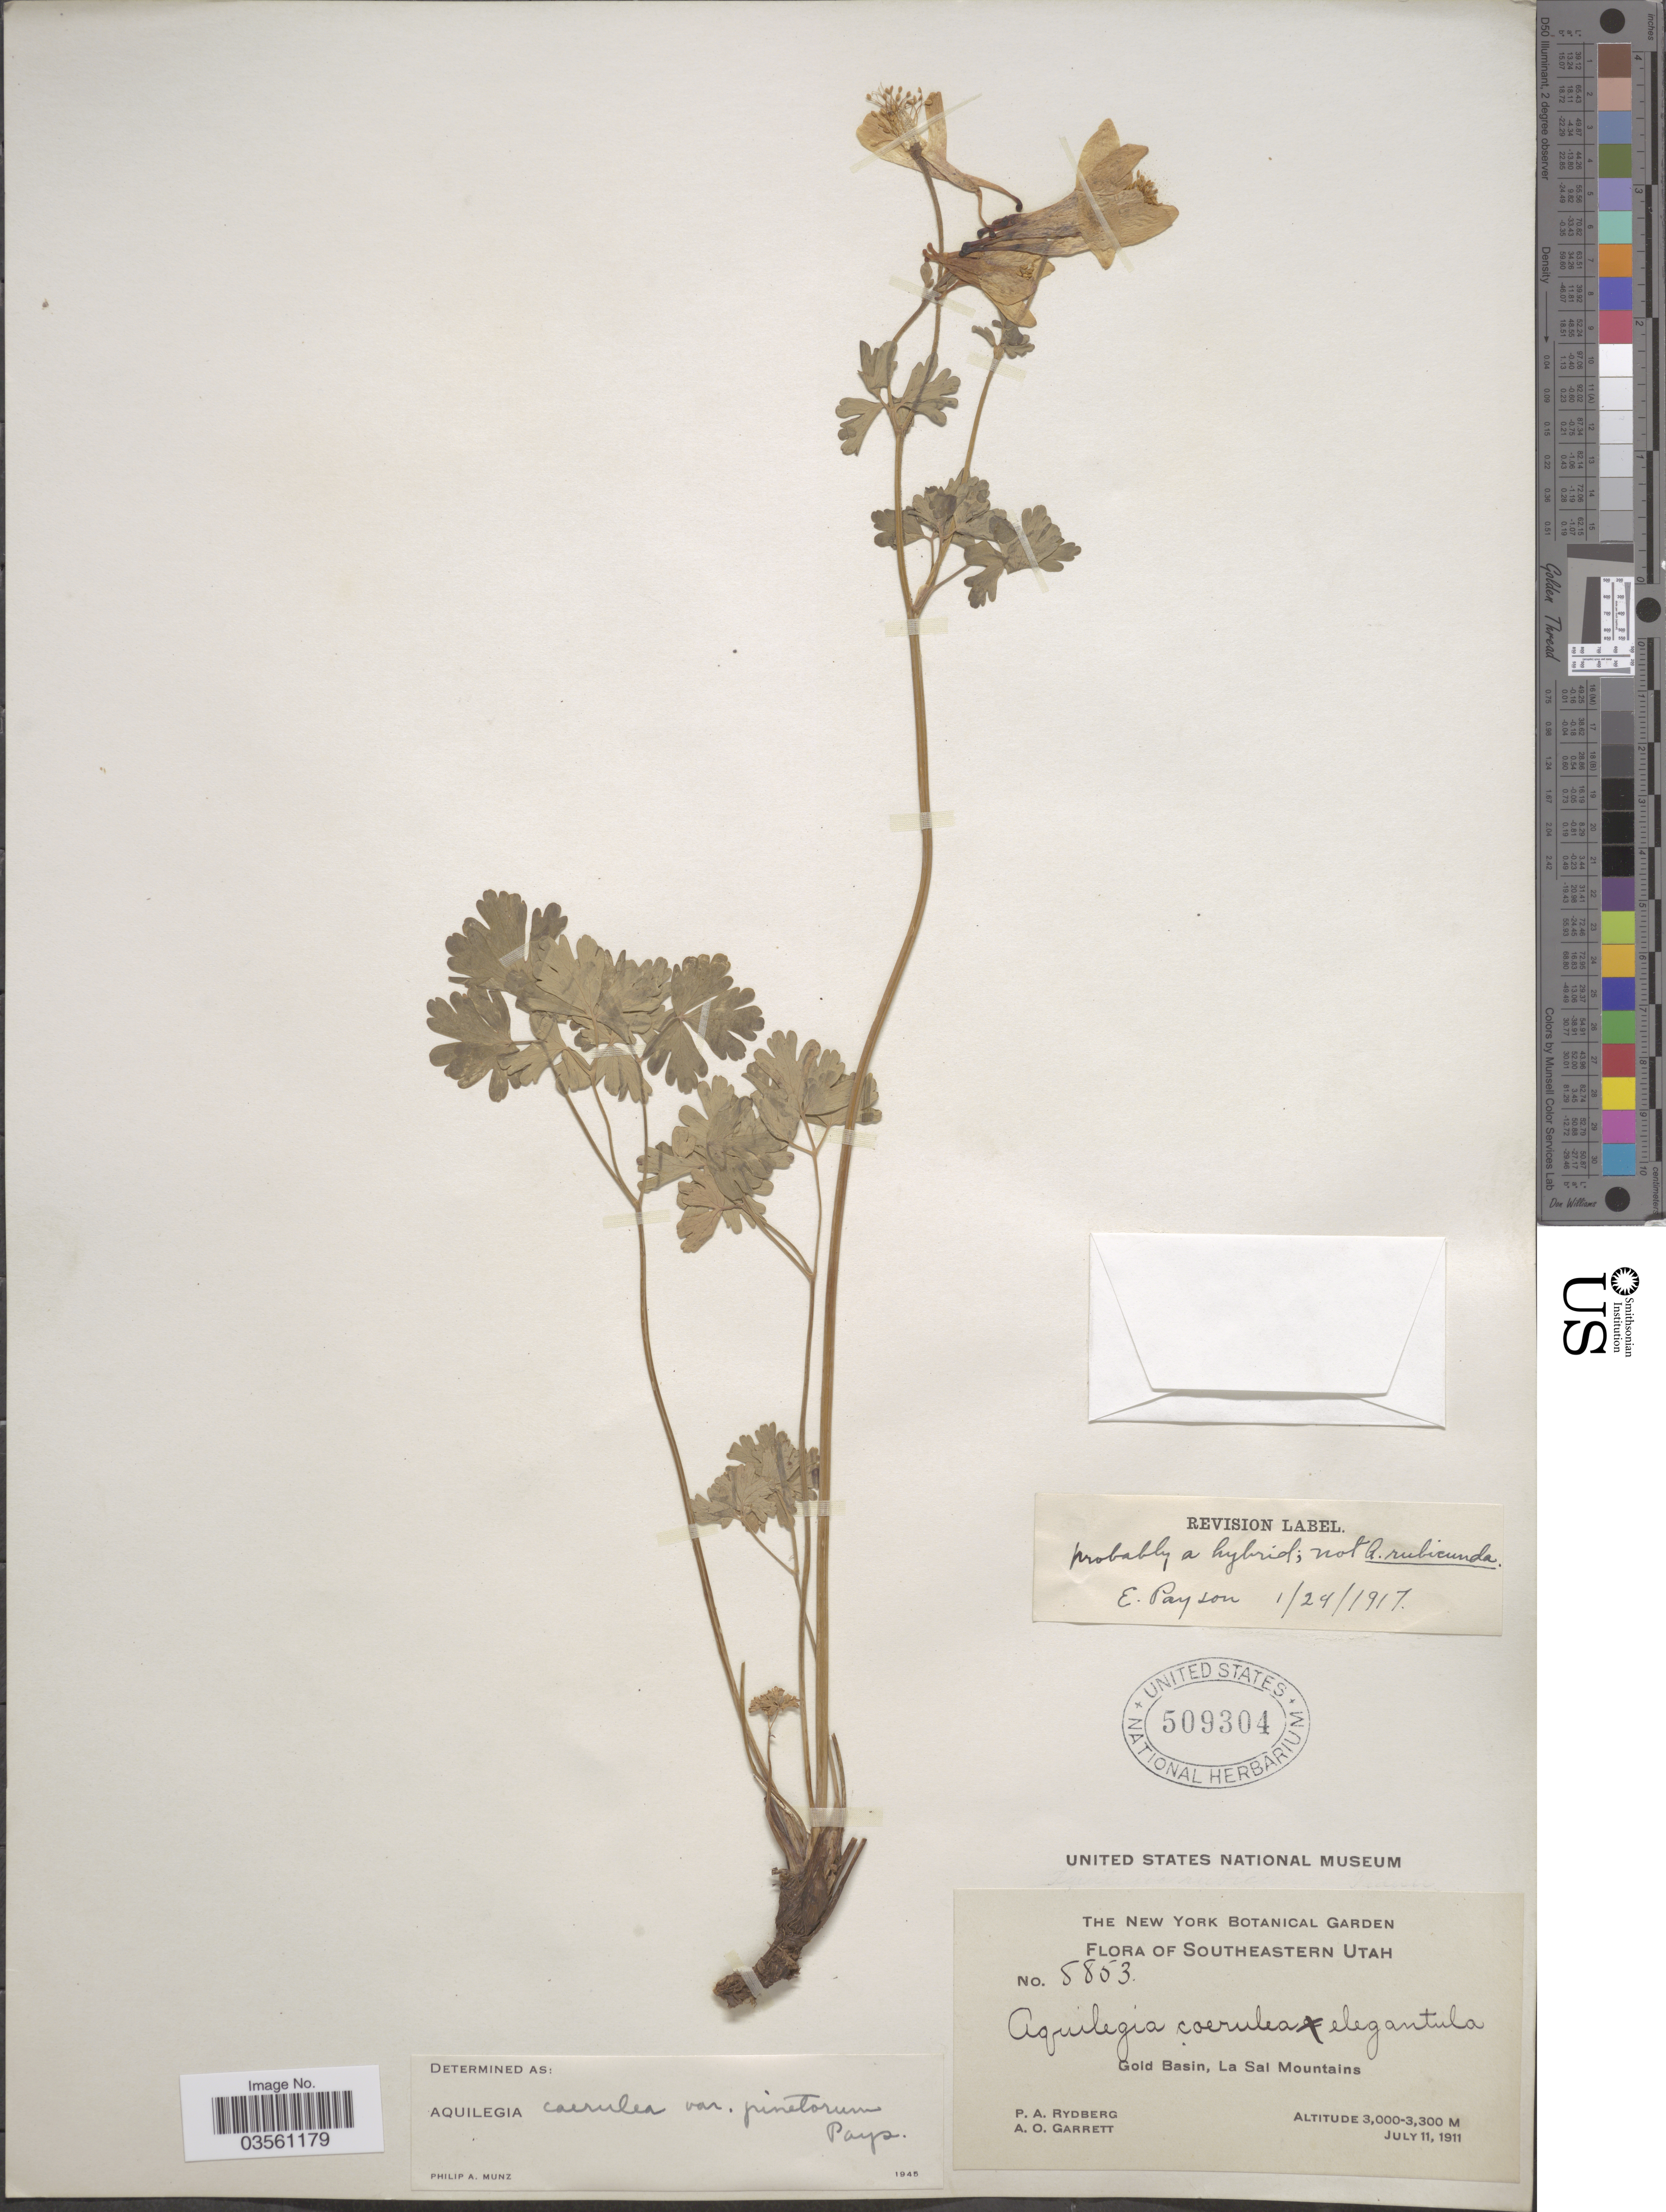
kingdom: Plantae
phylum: Tracheophyta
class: Magnoliopsida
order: Ranunculales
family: Ranunculaceae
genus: Aquilegia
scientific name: Aquilegia coerulea var. pinetorum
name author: E. James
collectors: P. A. Rydberg & A. O. Garrett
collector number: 8853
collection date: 1911-07-11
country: United States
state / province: Utah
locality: Southeastern Utah. Gold Basin, La Sal Mountains.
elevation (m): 3000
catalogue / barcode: US 509304